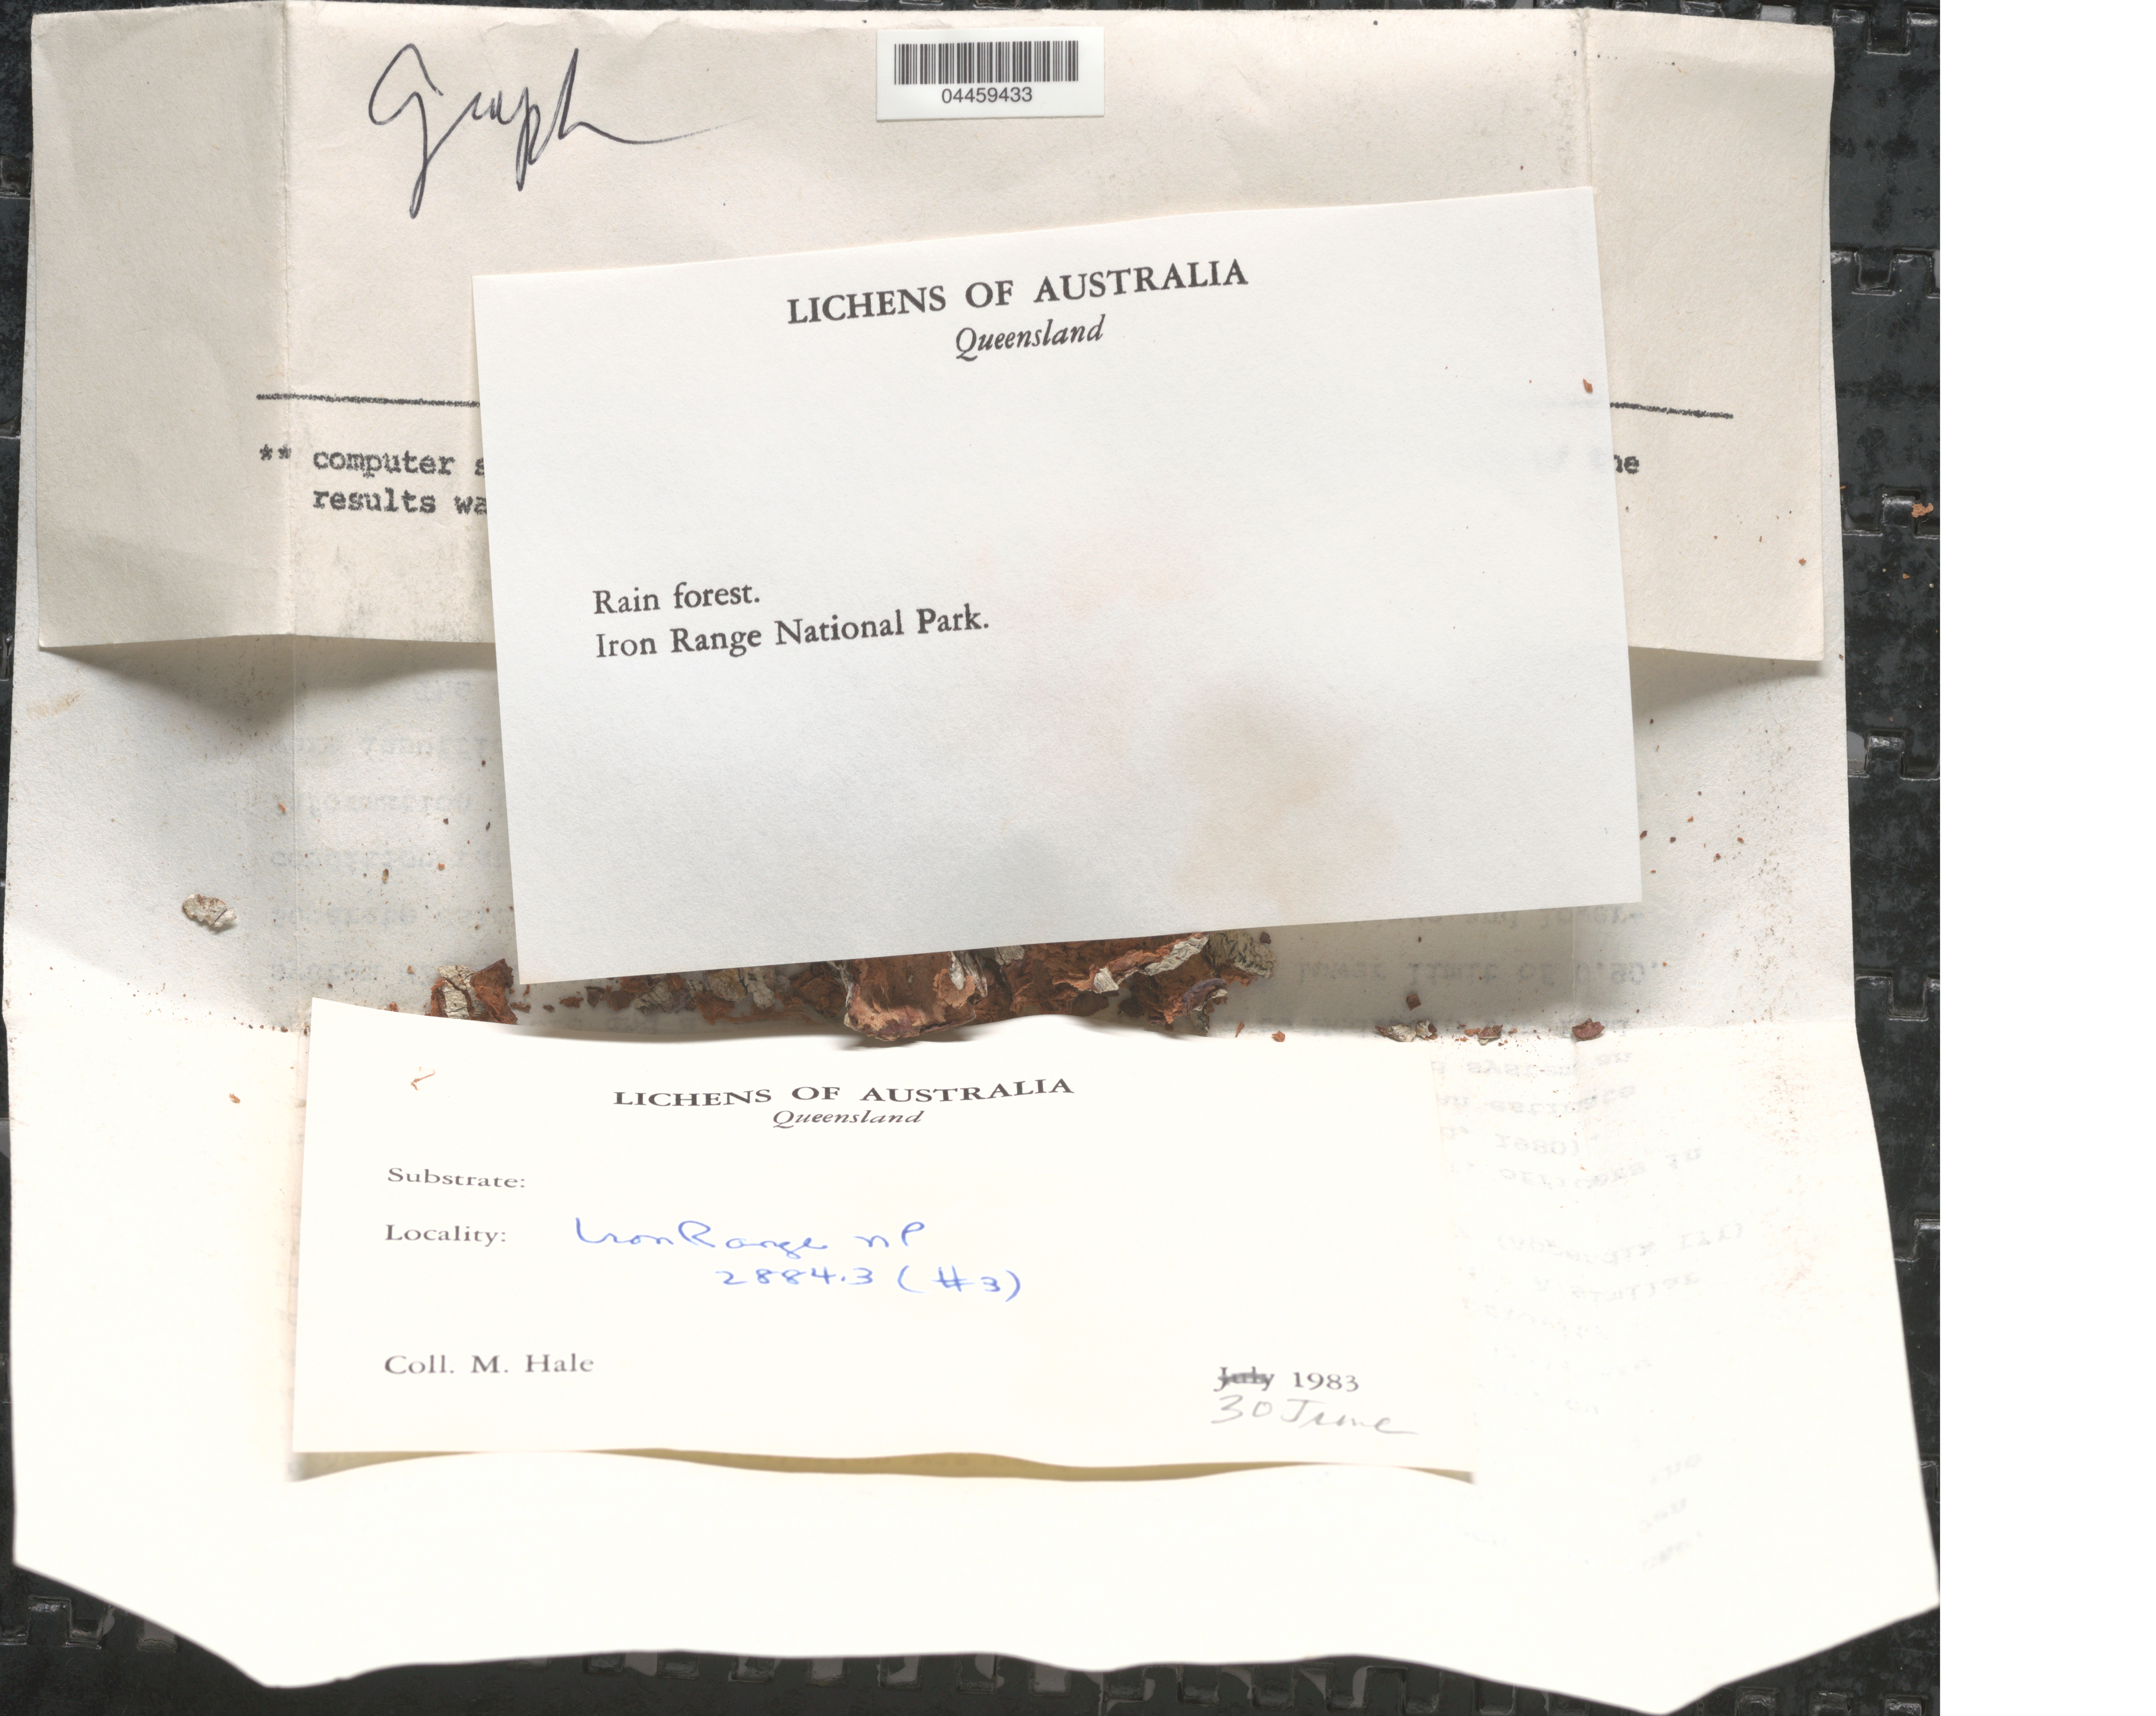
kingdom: Fungi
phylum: Ascomycota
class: Lecanoromycetes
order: Ostropales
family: Graphidaceae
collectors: M. Hale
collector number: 28843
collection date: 1983-06-30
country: Australia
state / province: Queensland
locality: Iron Range National Park.